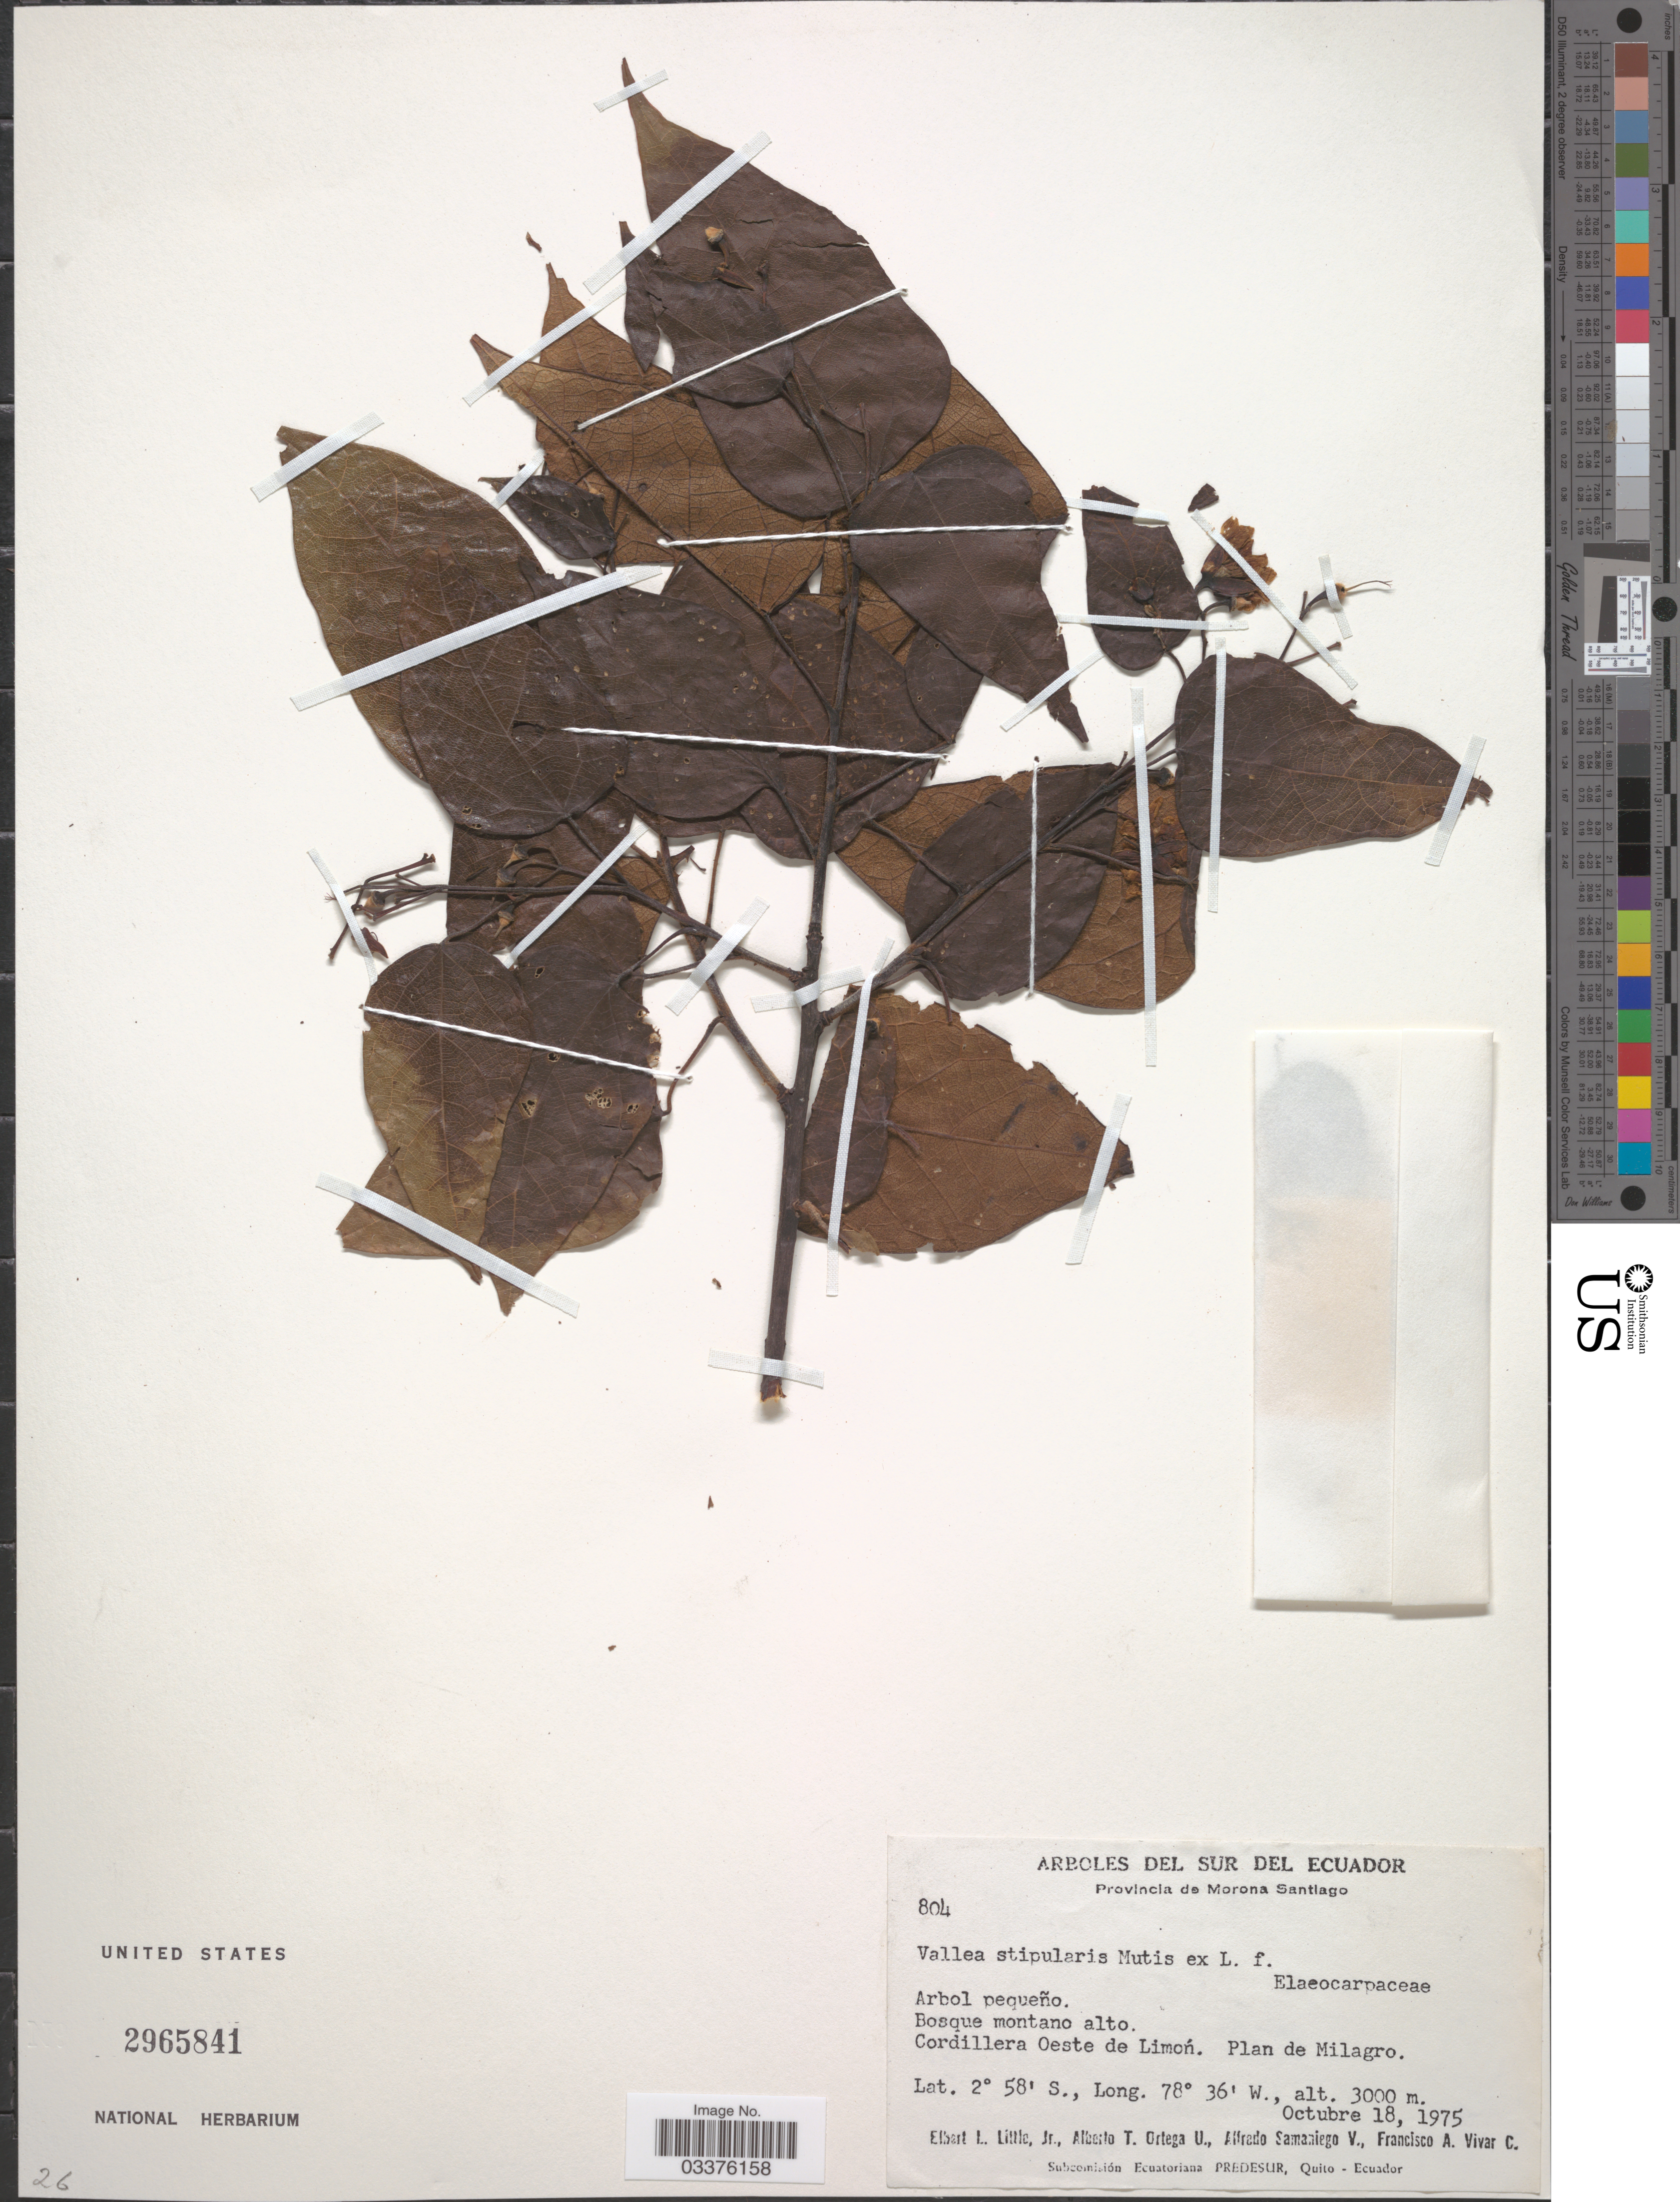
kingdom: Plantae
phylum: Tracheophyta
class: Magnoliopsida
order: Oxalidales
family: Elaeocarpaceae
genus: Vallea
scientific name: Vallea pubescens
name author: Kunth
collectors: E. L. Little, A. T. Ortega U., A. V. Samaniego & F. A. Vivar C.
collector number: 804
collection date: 1975-10-18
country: Ecuador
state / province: Morona-Santiago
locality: Cordillera Oeste de Limón. Plan de Milagro.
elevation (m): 3000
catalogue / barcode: US 2965841